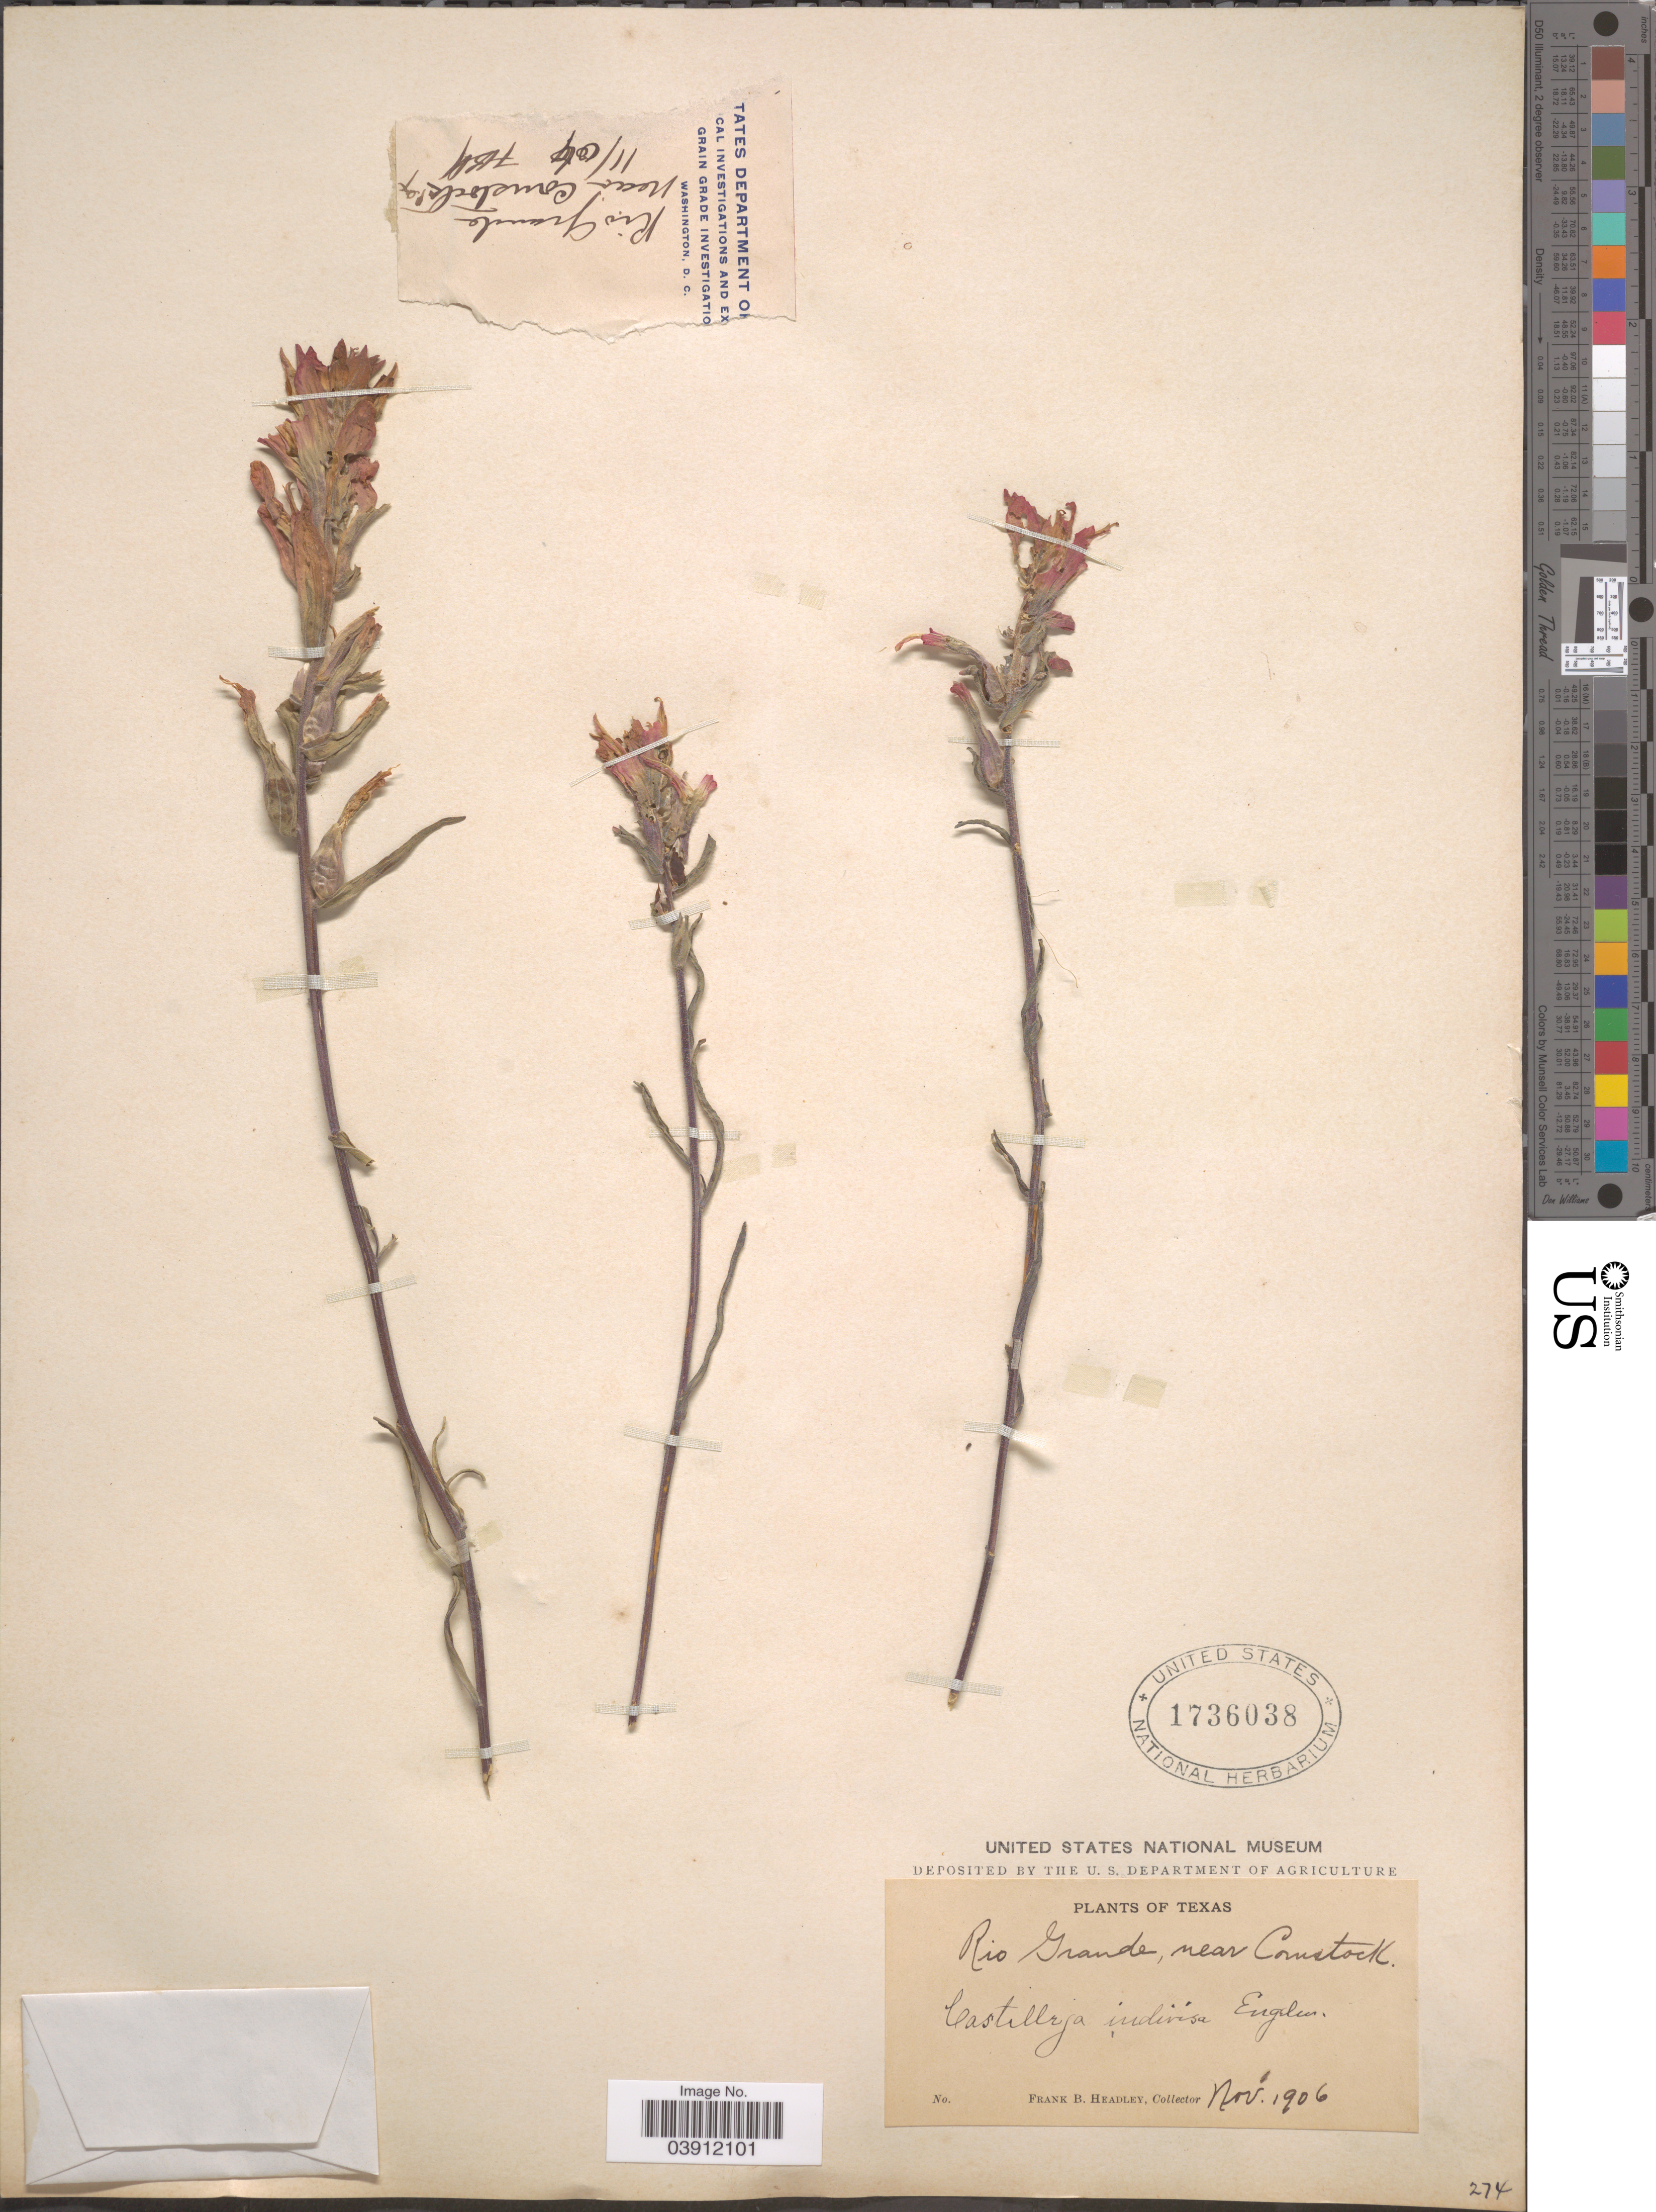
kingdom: Plantae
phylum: Tracheophyta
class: Magnoliopsida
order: Lamiales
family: Orobanchaceae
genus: Castilleja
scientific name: Castilleja indivisa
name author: Engelm. in Engelm. & A. Gray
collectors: F. B. Headley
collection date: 1906-11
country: United States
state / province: Texas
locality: Rio Grande, near Comstock.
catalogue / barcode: US 1736038